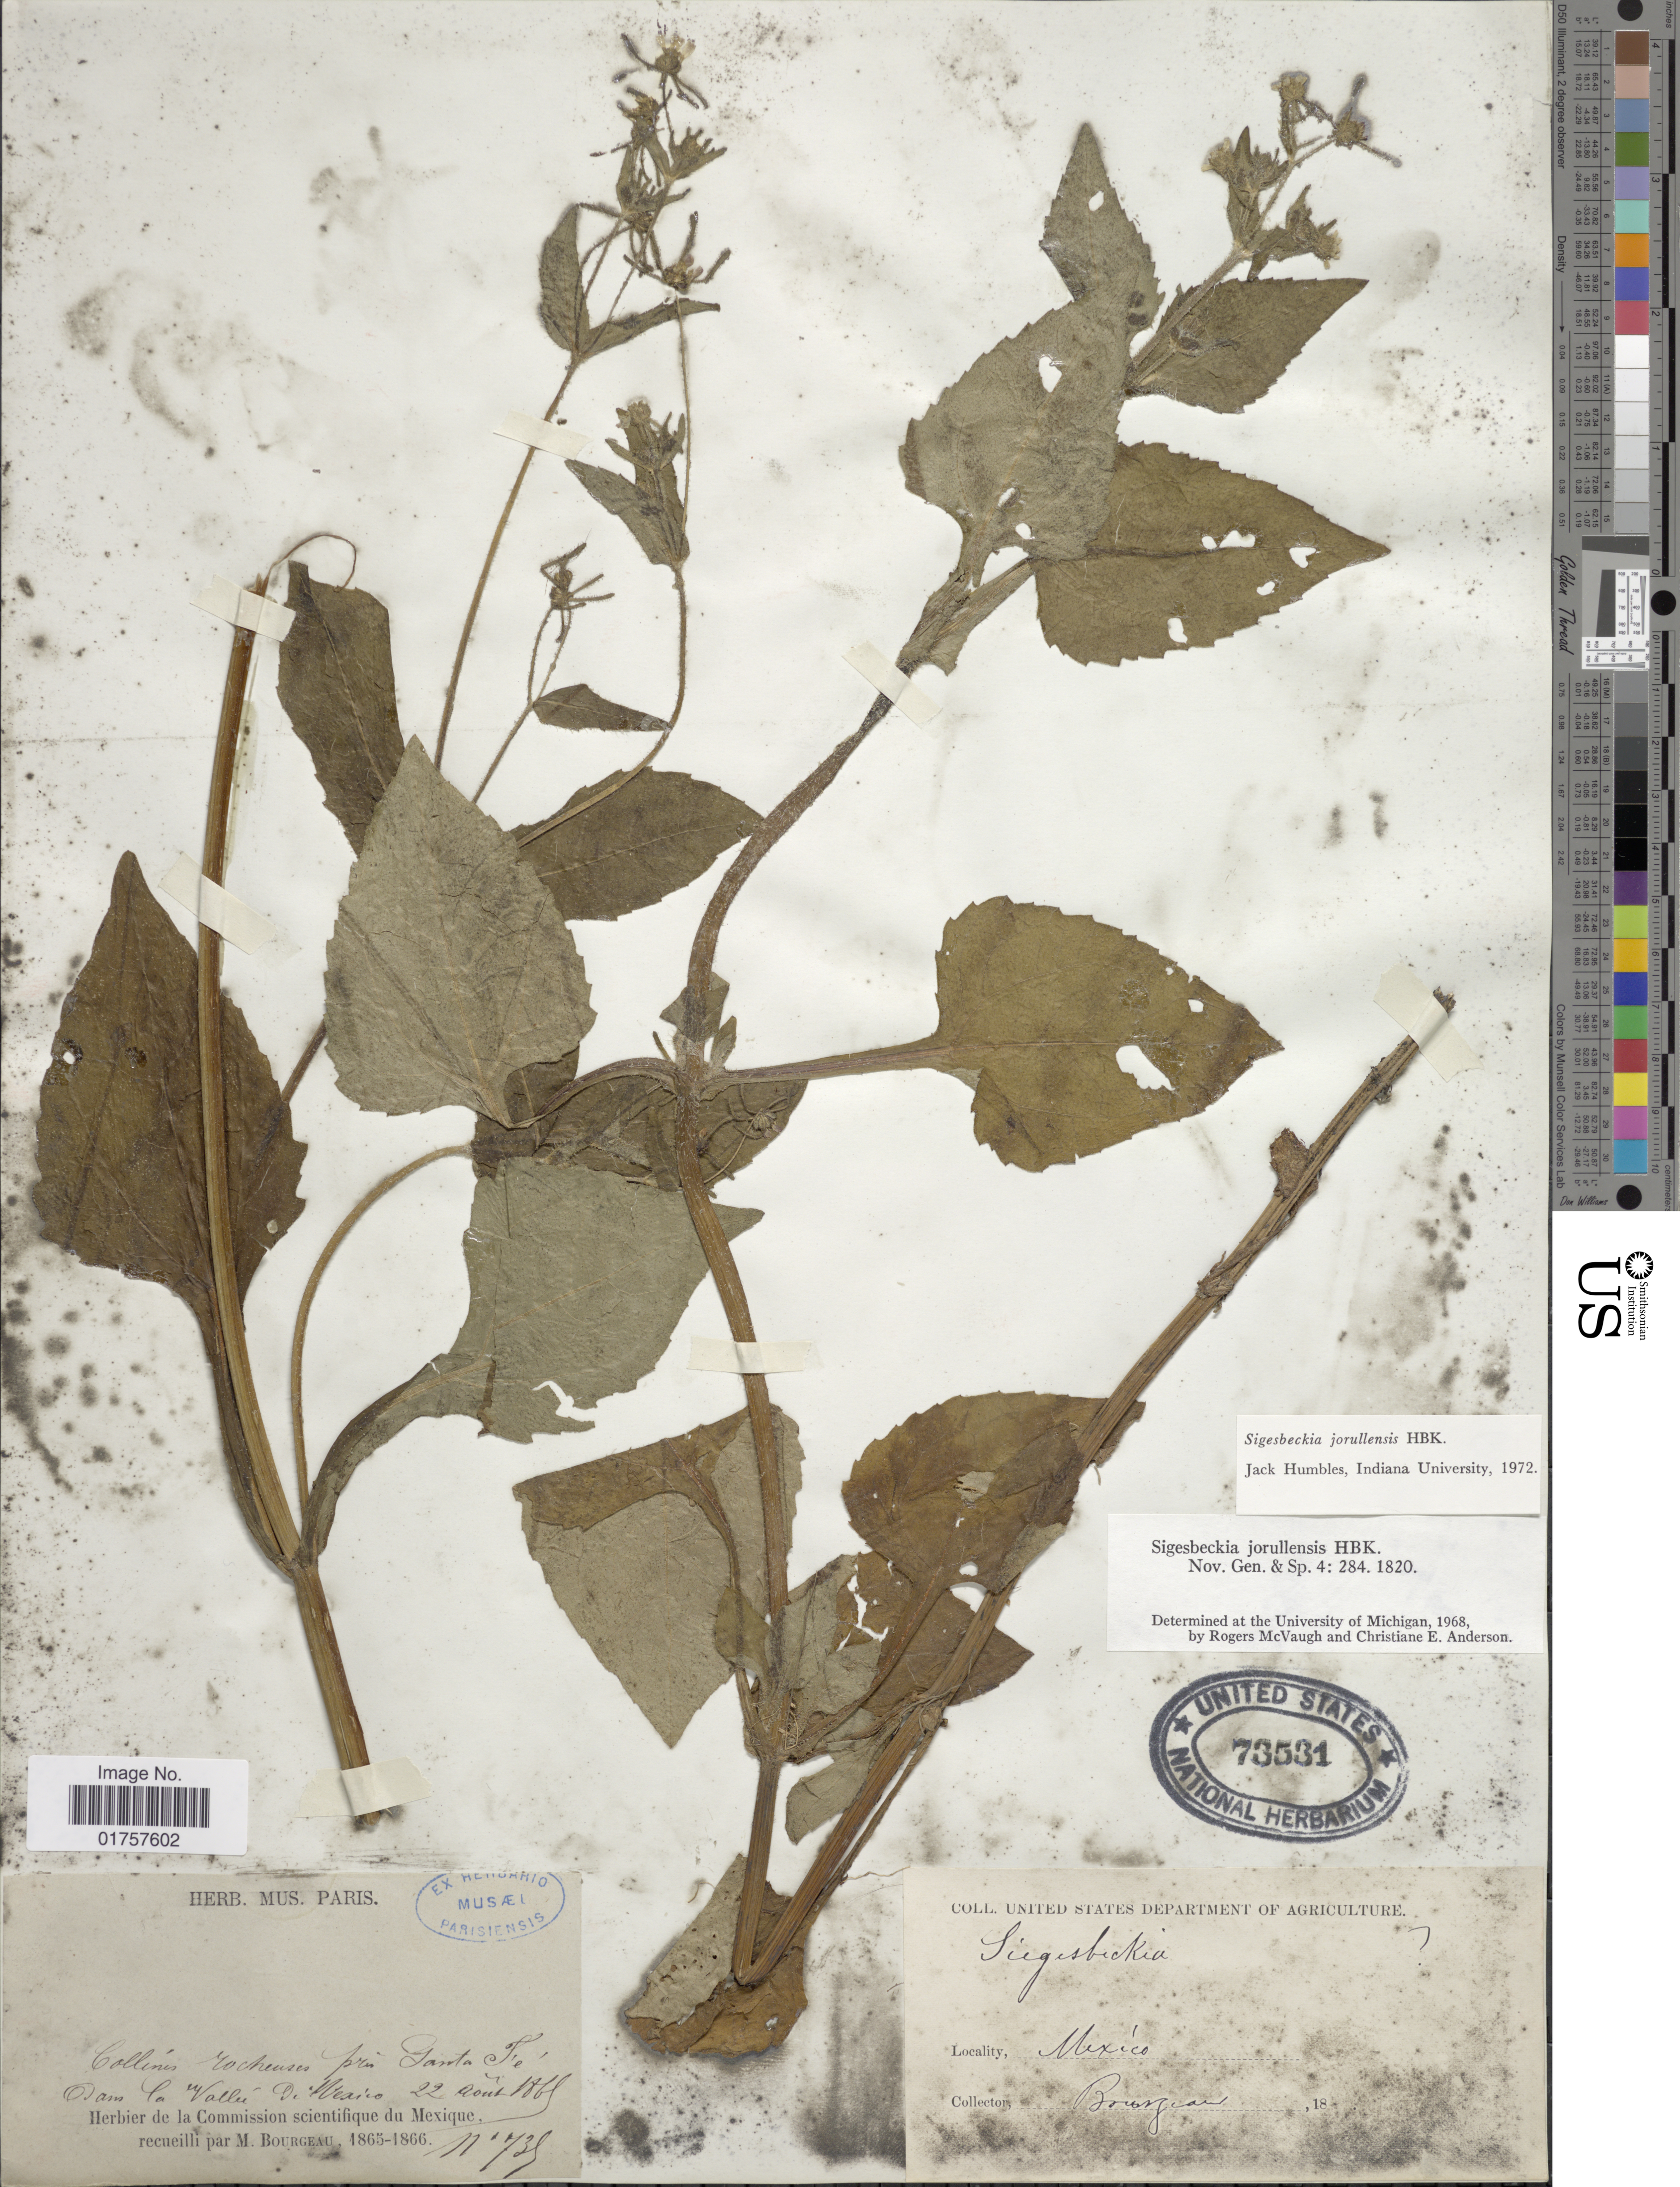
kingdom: Plantae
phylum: Tracheophyta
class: Magnoliopsida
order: Asterales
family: Asteraceae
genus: Sigesbeckia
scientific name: Sigesbeckia jorullensis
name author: Kunth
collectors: M. Bourgeau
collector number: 738*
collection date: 1868-08-22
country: Mexico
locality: Santa Fe, Dam la Vallu D'Mexico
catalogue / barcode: US 73531